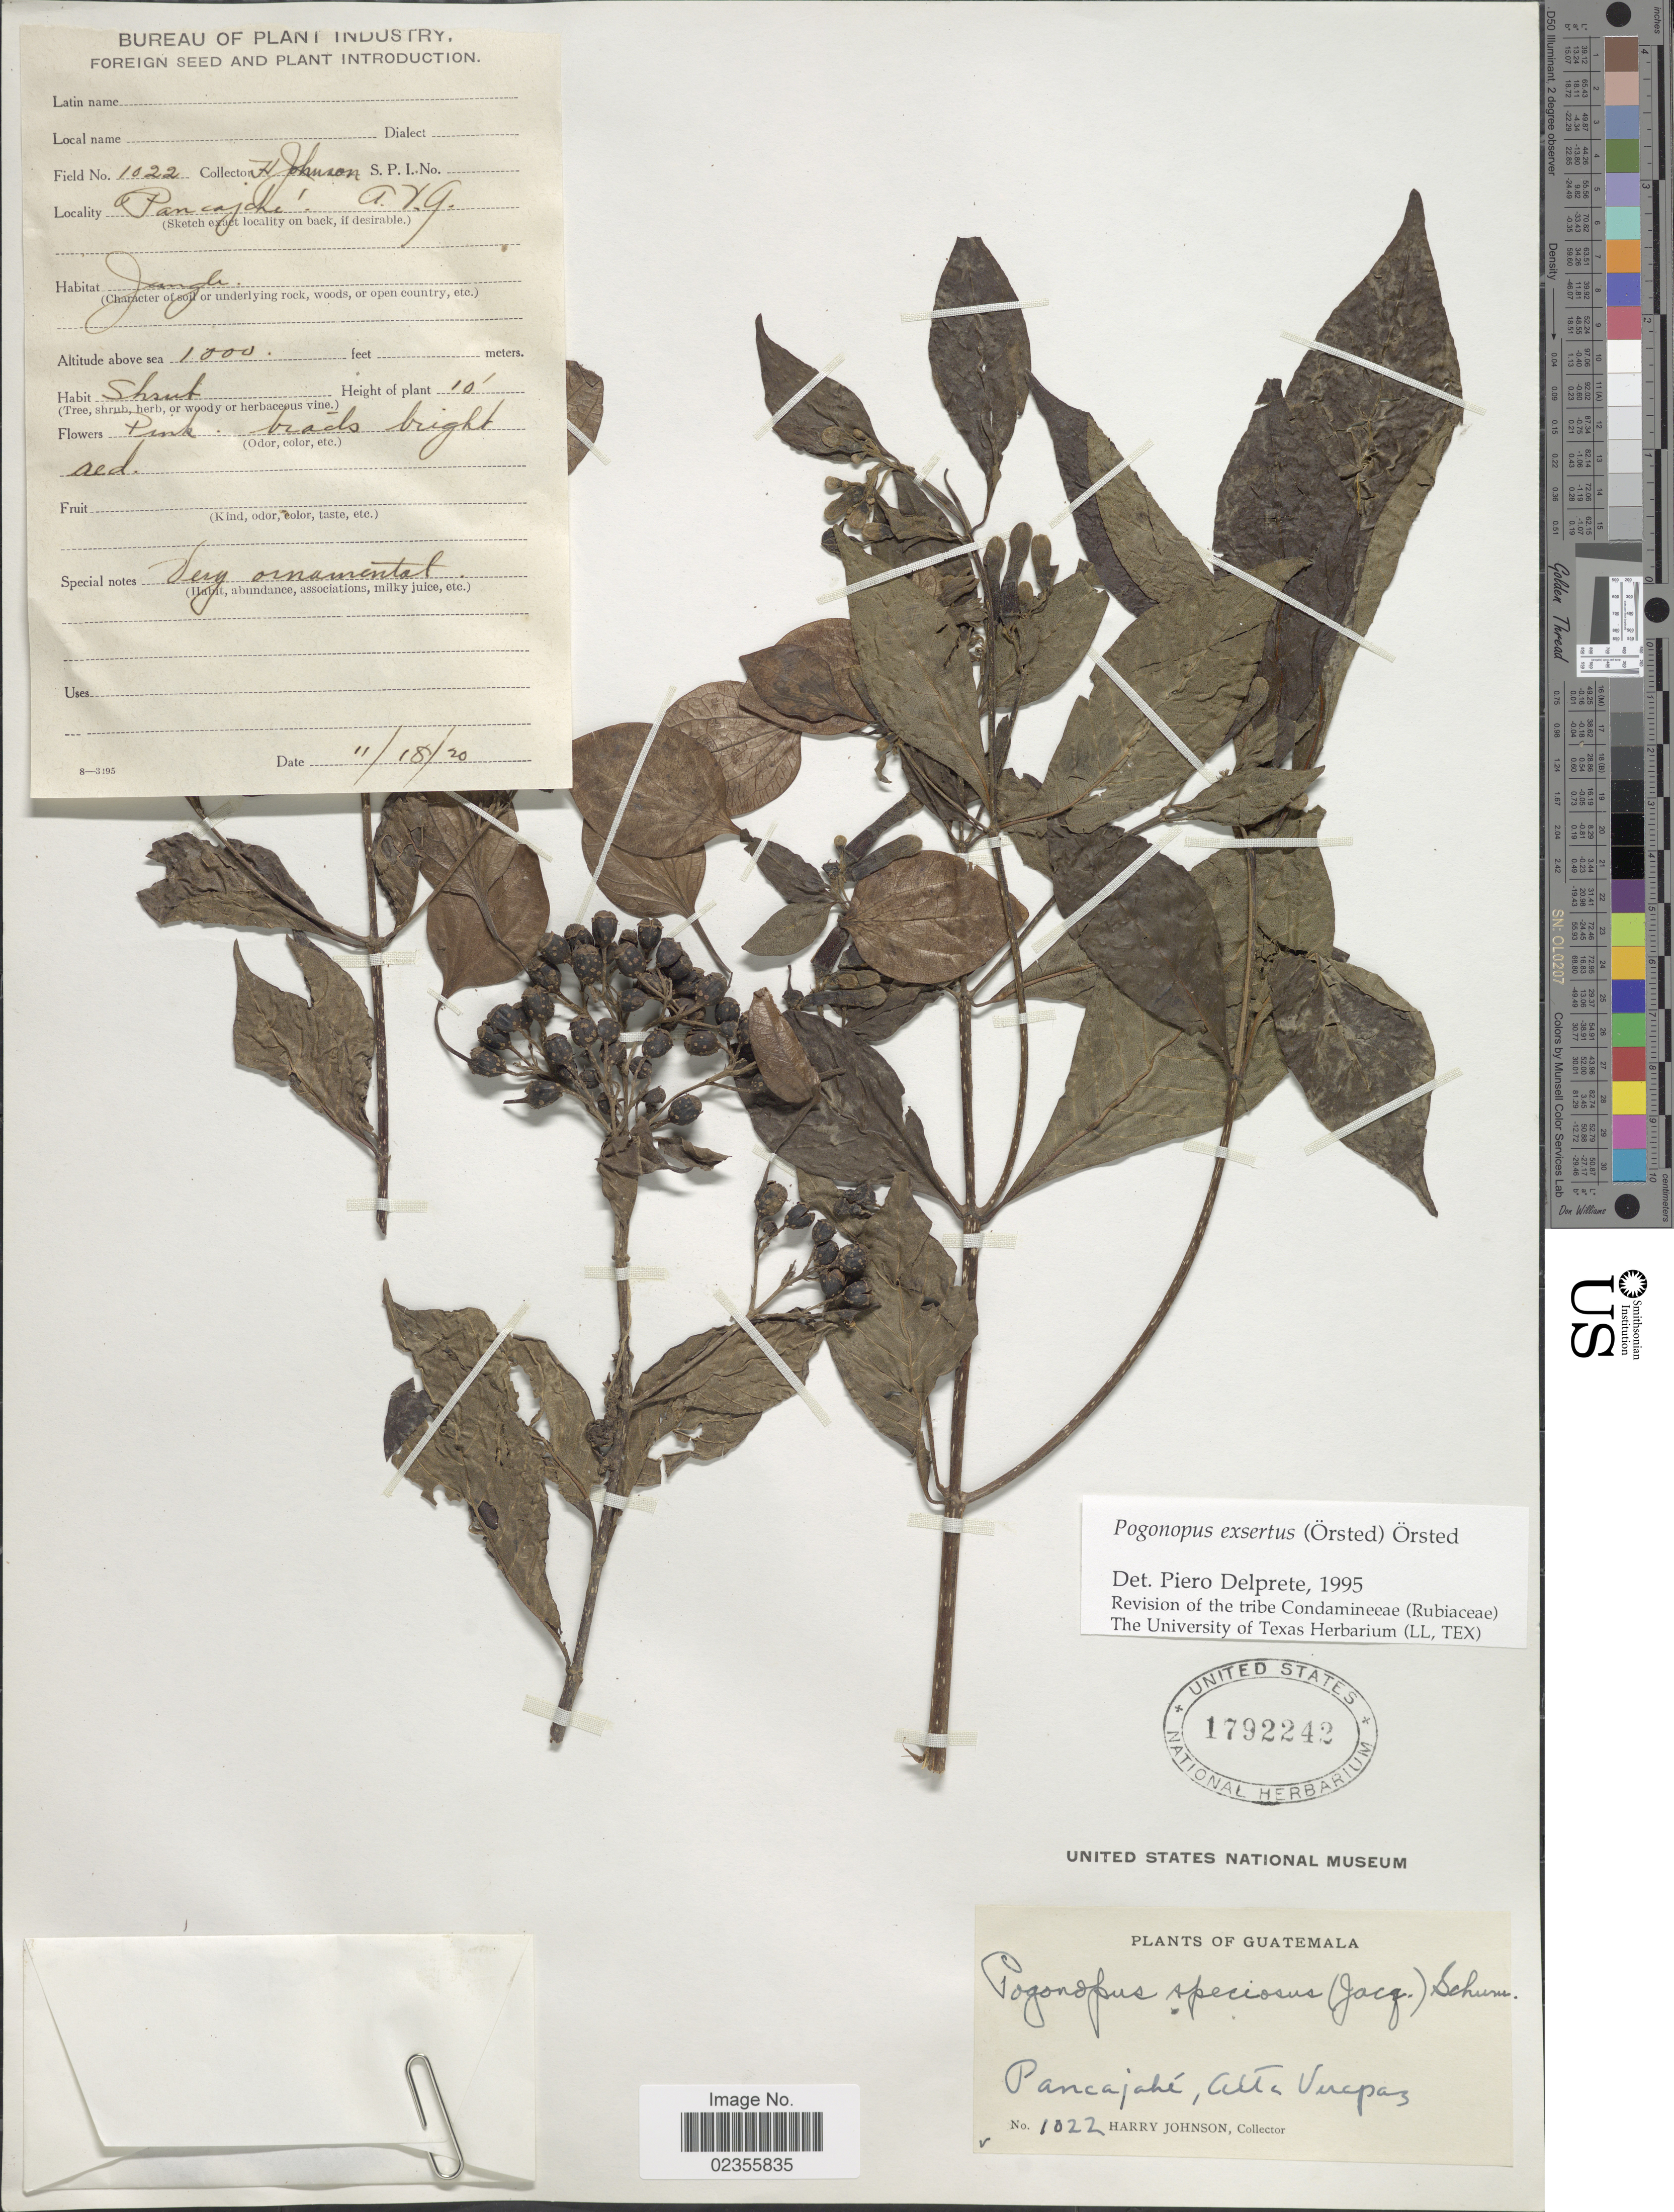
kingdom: Plantae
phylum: Tracheophyta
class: Magnoliopsida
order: Gentianales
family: Rubiaceae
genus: Pogonopus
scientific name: Pogonopus exsertus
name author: (Oerst.) Oerst.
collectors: H. Johnson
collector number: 1022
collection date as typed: Transcribed d/m/y: 18/11/20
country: Guatemala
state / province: Alta Verapaz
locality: Pancajahe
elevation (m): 305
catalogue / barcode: US 1792242